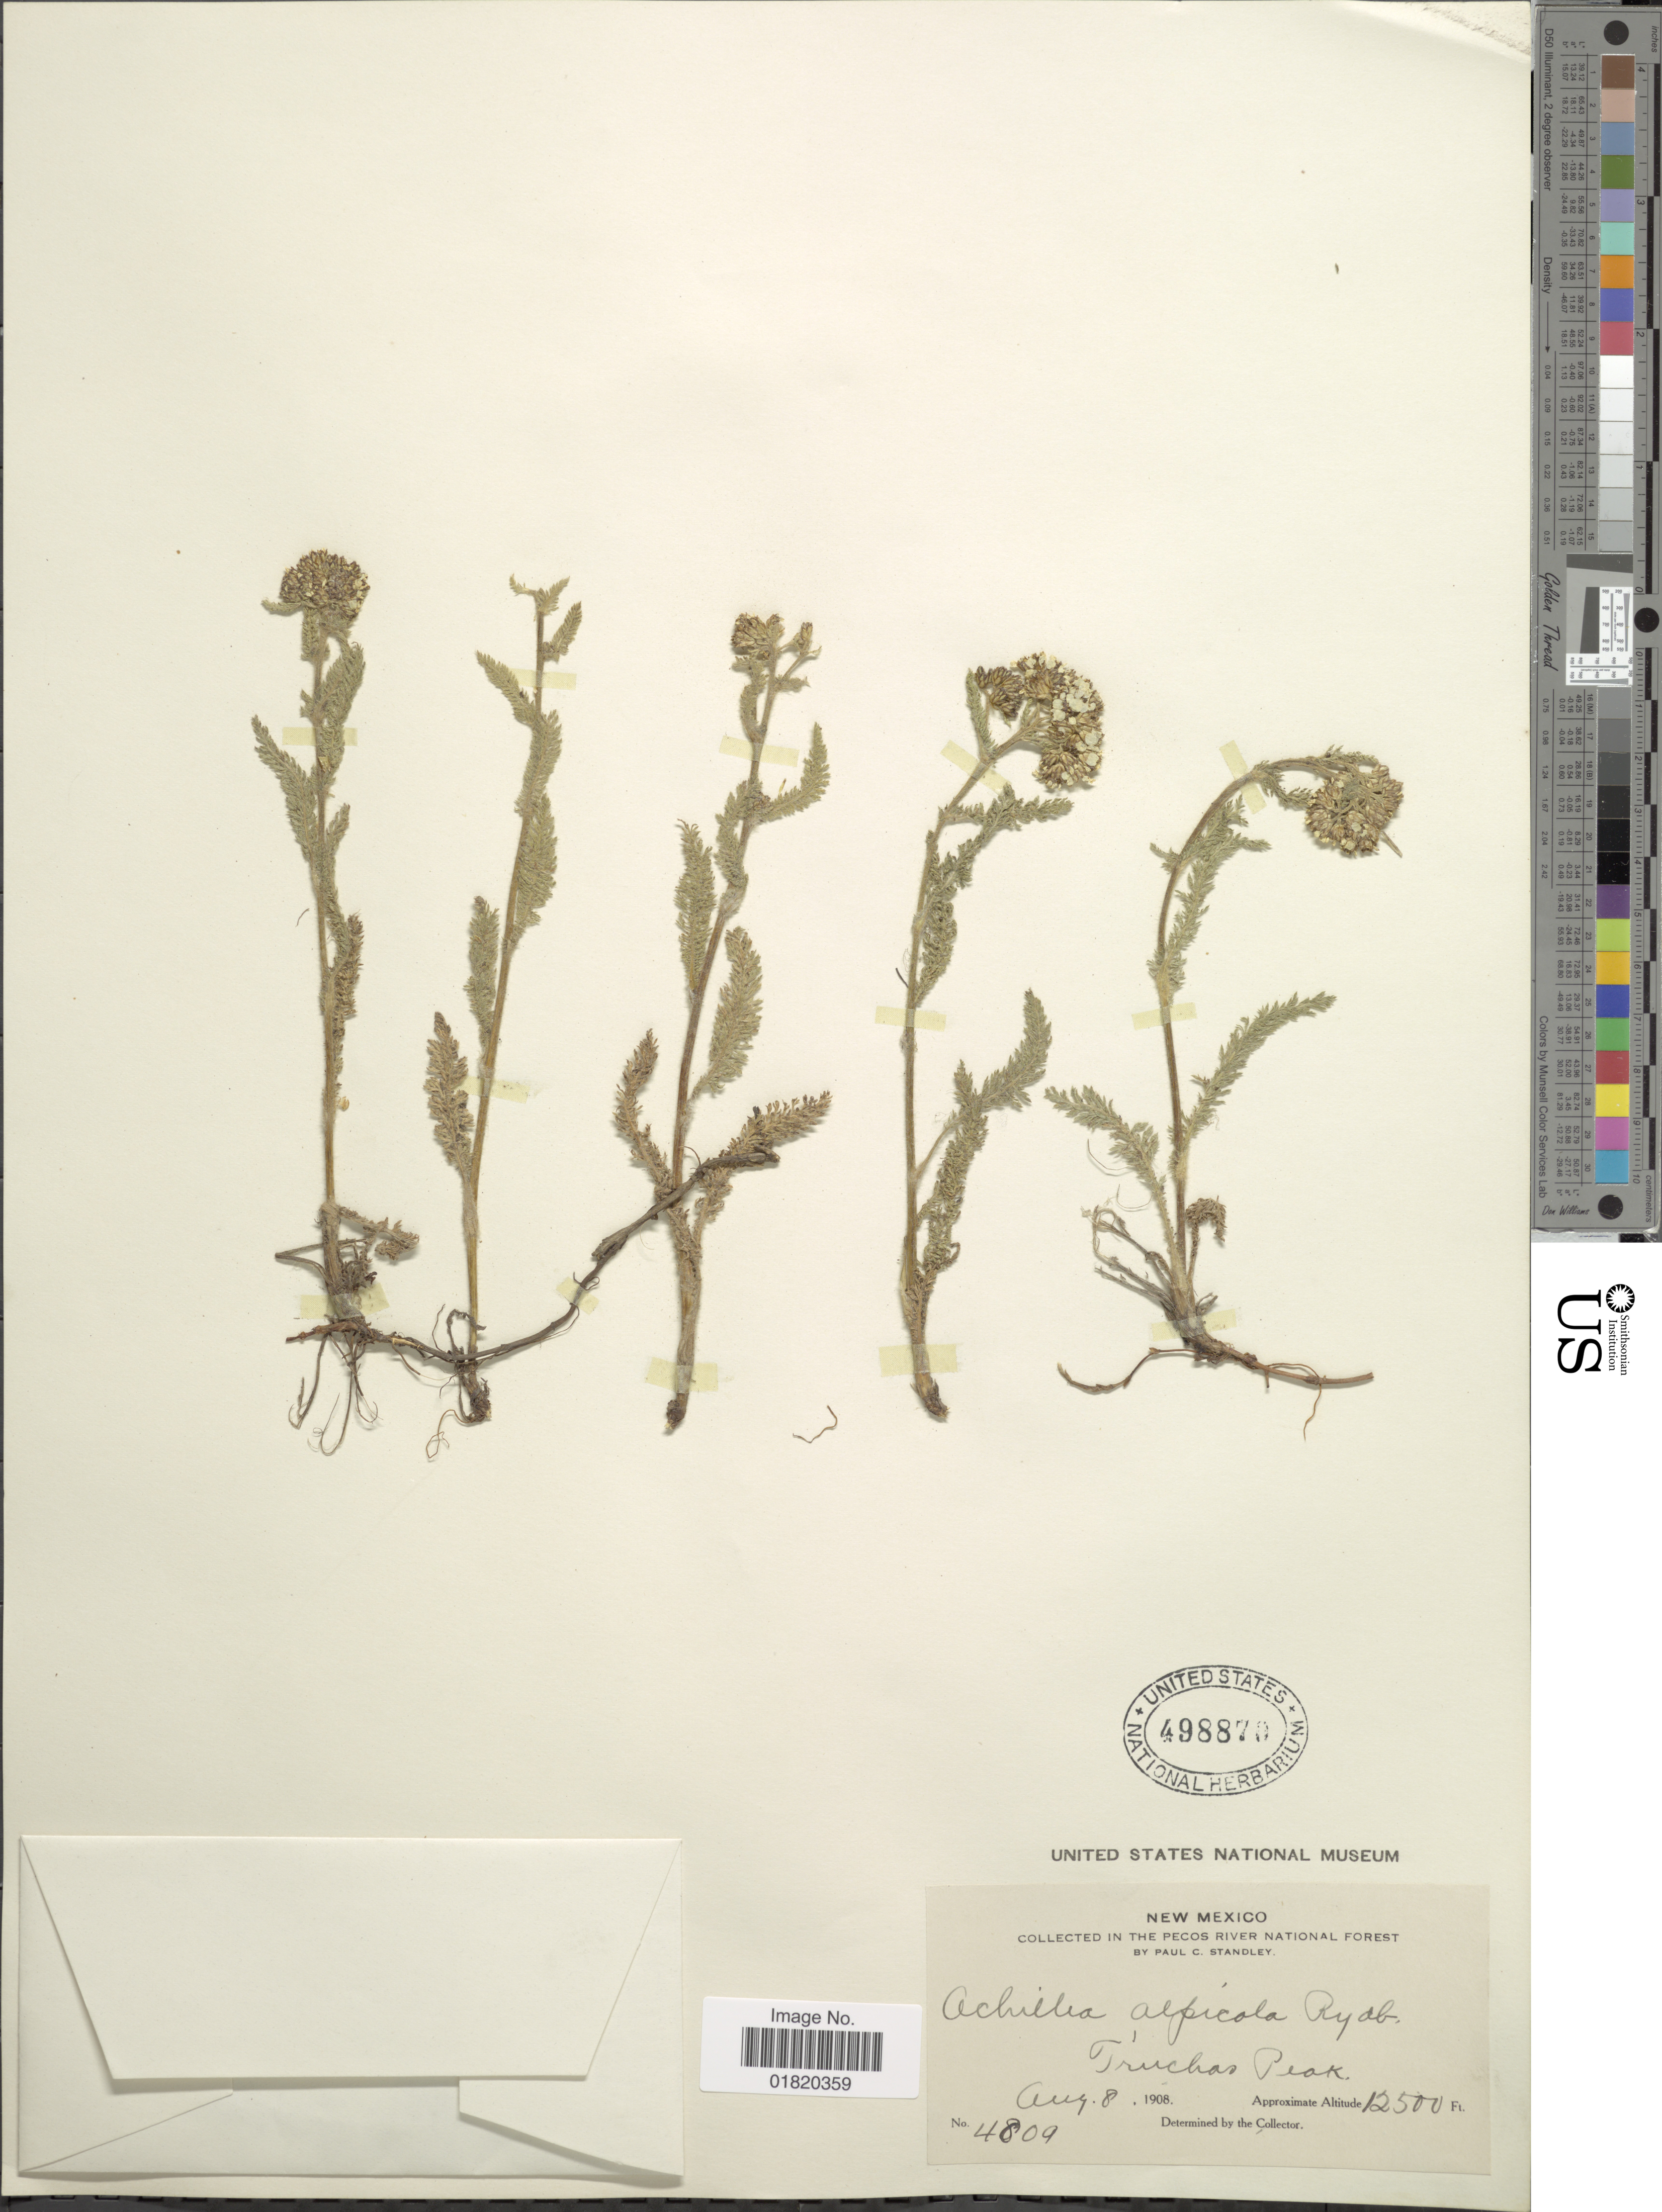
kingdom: Plantae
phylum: Tracheophyta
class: Magnoliopsida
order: Asterales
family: Asteraceae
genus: Achillea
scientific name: Achillea subalpina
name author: Greene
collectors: P. C. Standley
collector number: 4809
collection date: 1908-08-08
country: United States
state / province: New Mexico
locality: The Pecos River National Forest. Truchas Peak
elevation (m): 3810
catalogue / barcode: US 498870